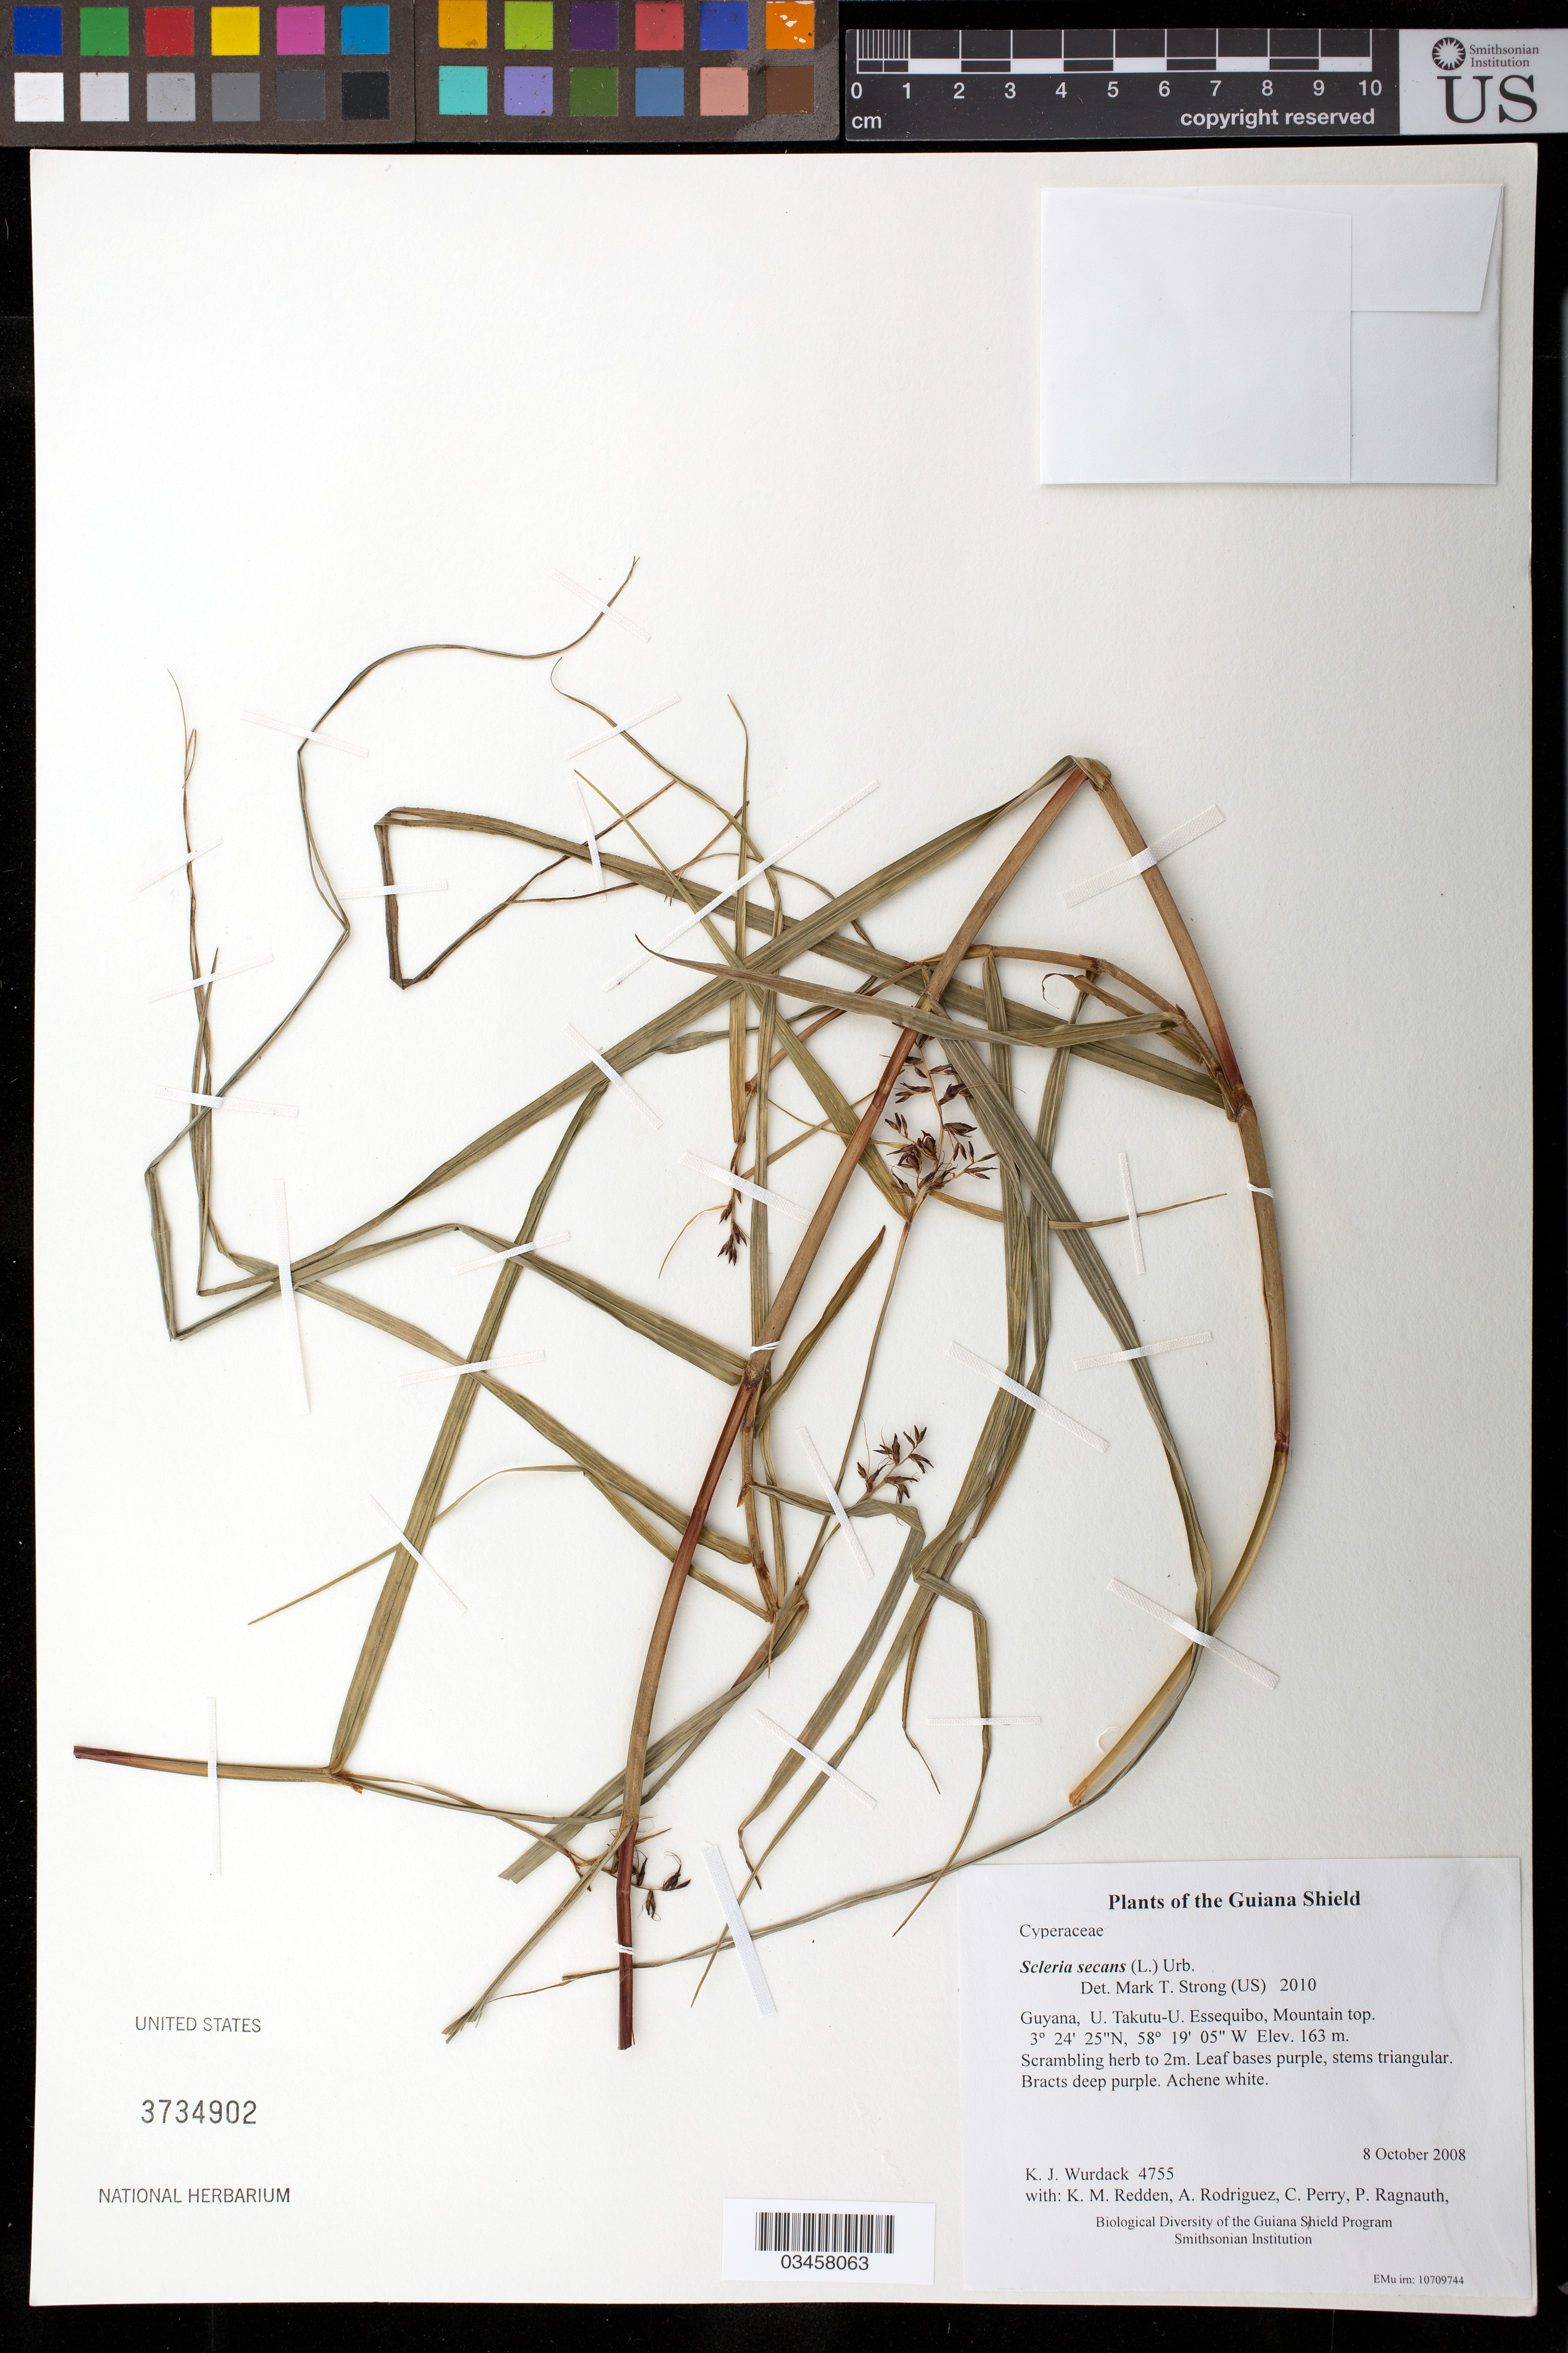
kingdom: Plantae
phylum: Tracheophyta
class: Liliopsida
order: Poales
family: Cyperaceae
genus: Scleria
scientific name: Scleria secans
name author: (L.) Urb.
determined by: Strong, M. T., (US), Smithsonian Institution - National Museum of Natural History (UNITED STATES)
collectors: K. Wurdack, K. M. Redden, A. Rodriguez, C. Perry, P. Ragnauth, N. John & E. Joseph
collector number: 4755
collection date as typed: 8 October 2008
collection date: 2008-10-08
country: Guyana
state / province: U. Takutu-U. Essequibo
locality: Mountain top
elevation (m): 163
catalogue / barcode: US 3734902